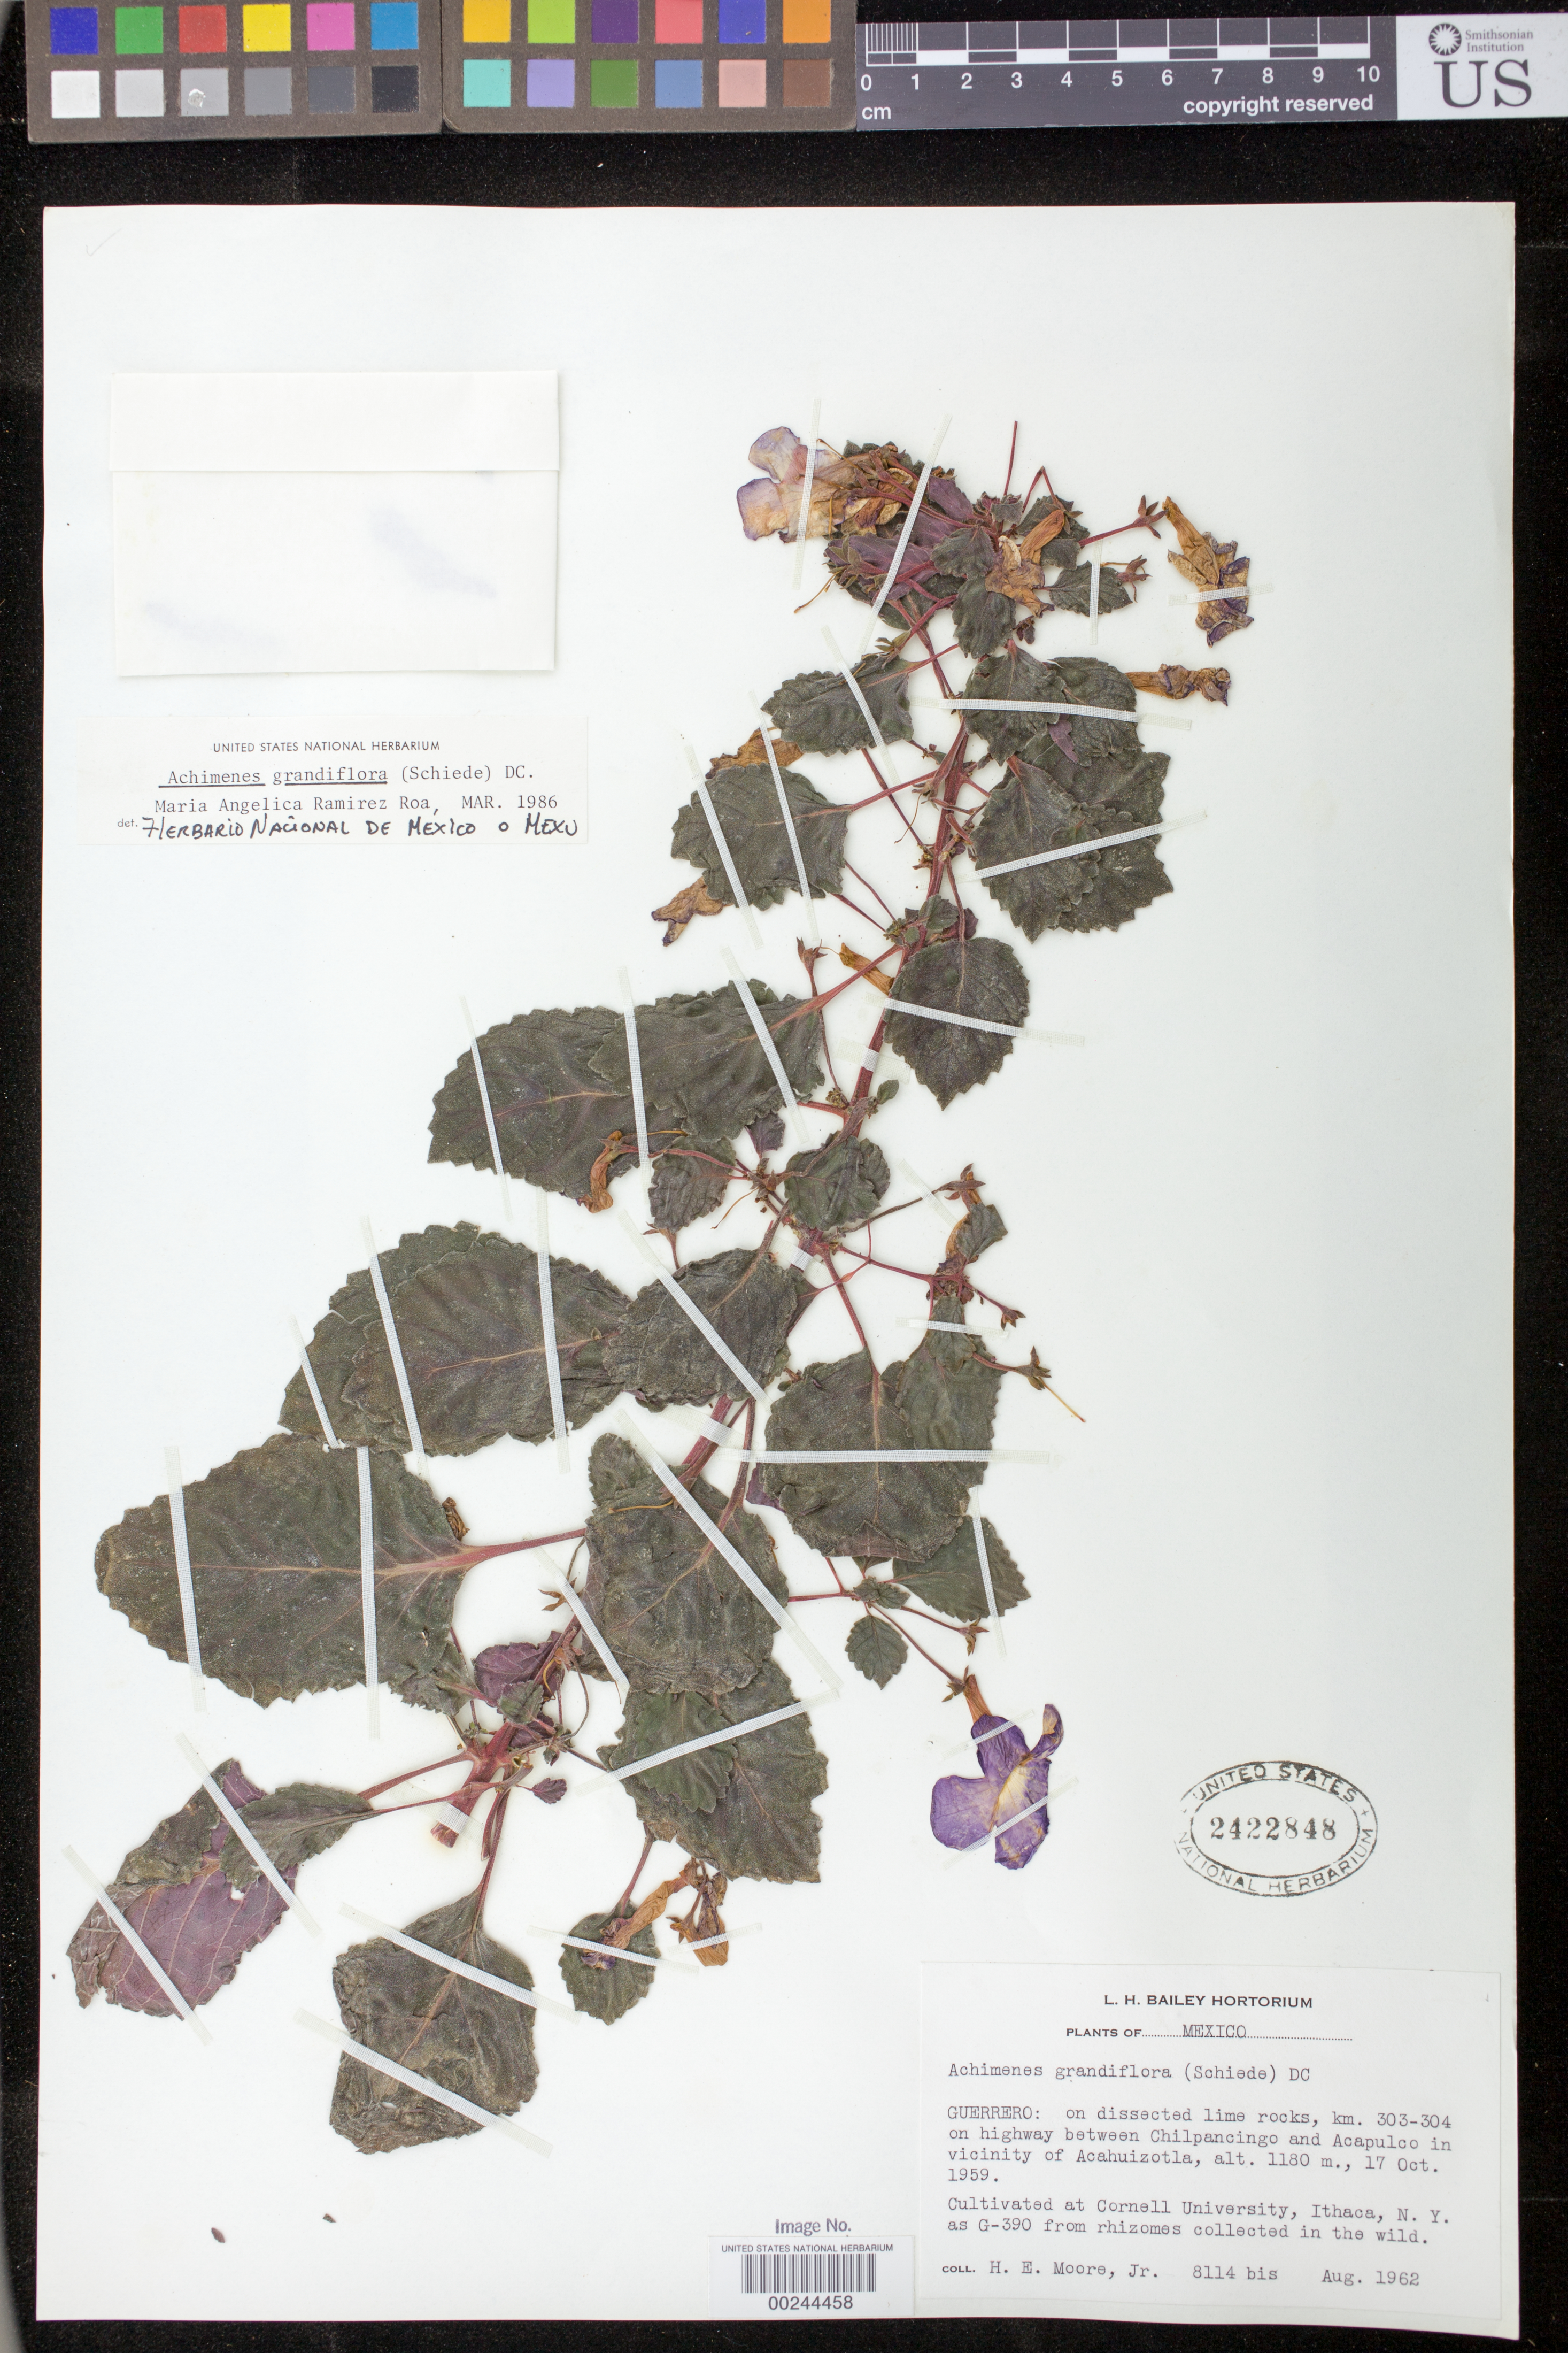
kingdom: Plantae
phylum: Tracheophyta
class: Magnoliopsida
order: Lamiales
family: Gesneriaceae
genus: Achimenes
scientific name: Achimenes grandiflora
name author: (Schiede) DC.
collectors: H. E. Moore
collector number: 8114 bis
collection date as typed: Aug 1962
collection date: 1962-08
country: Mexico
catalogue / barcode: US 2422848